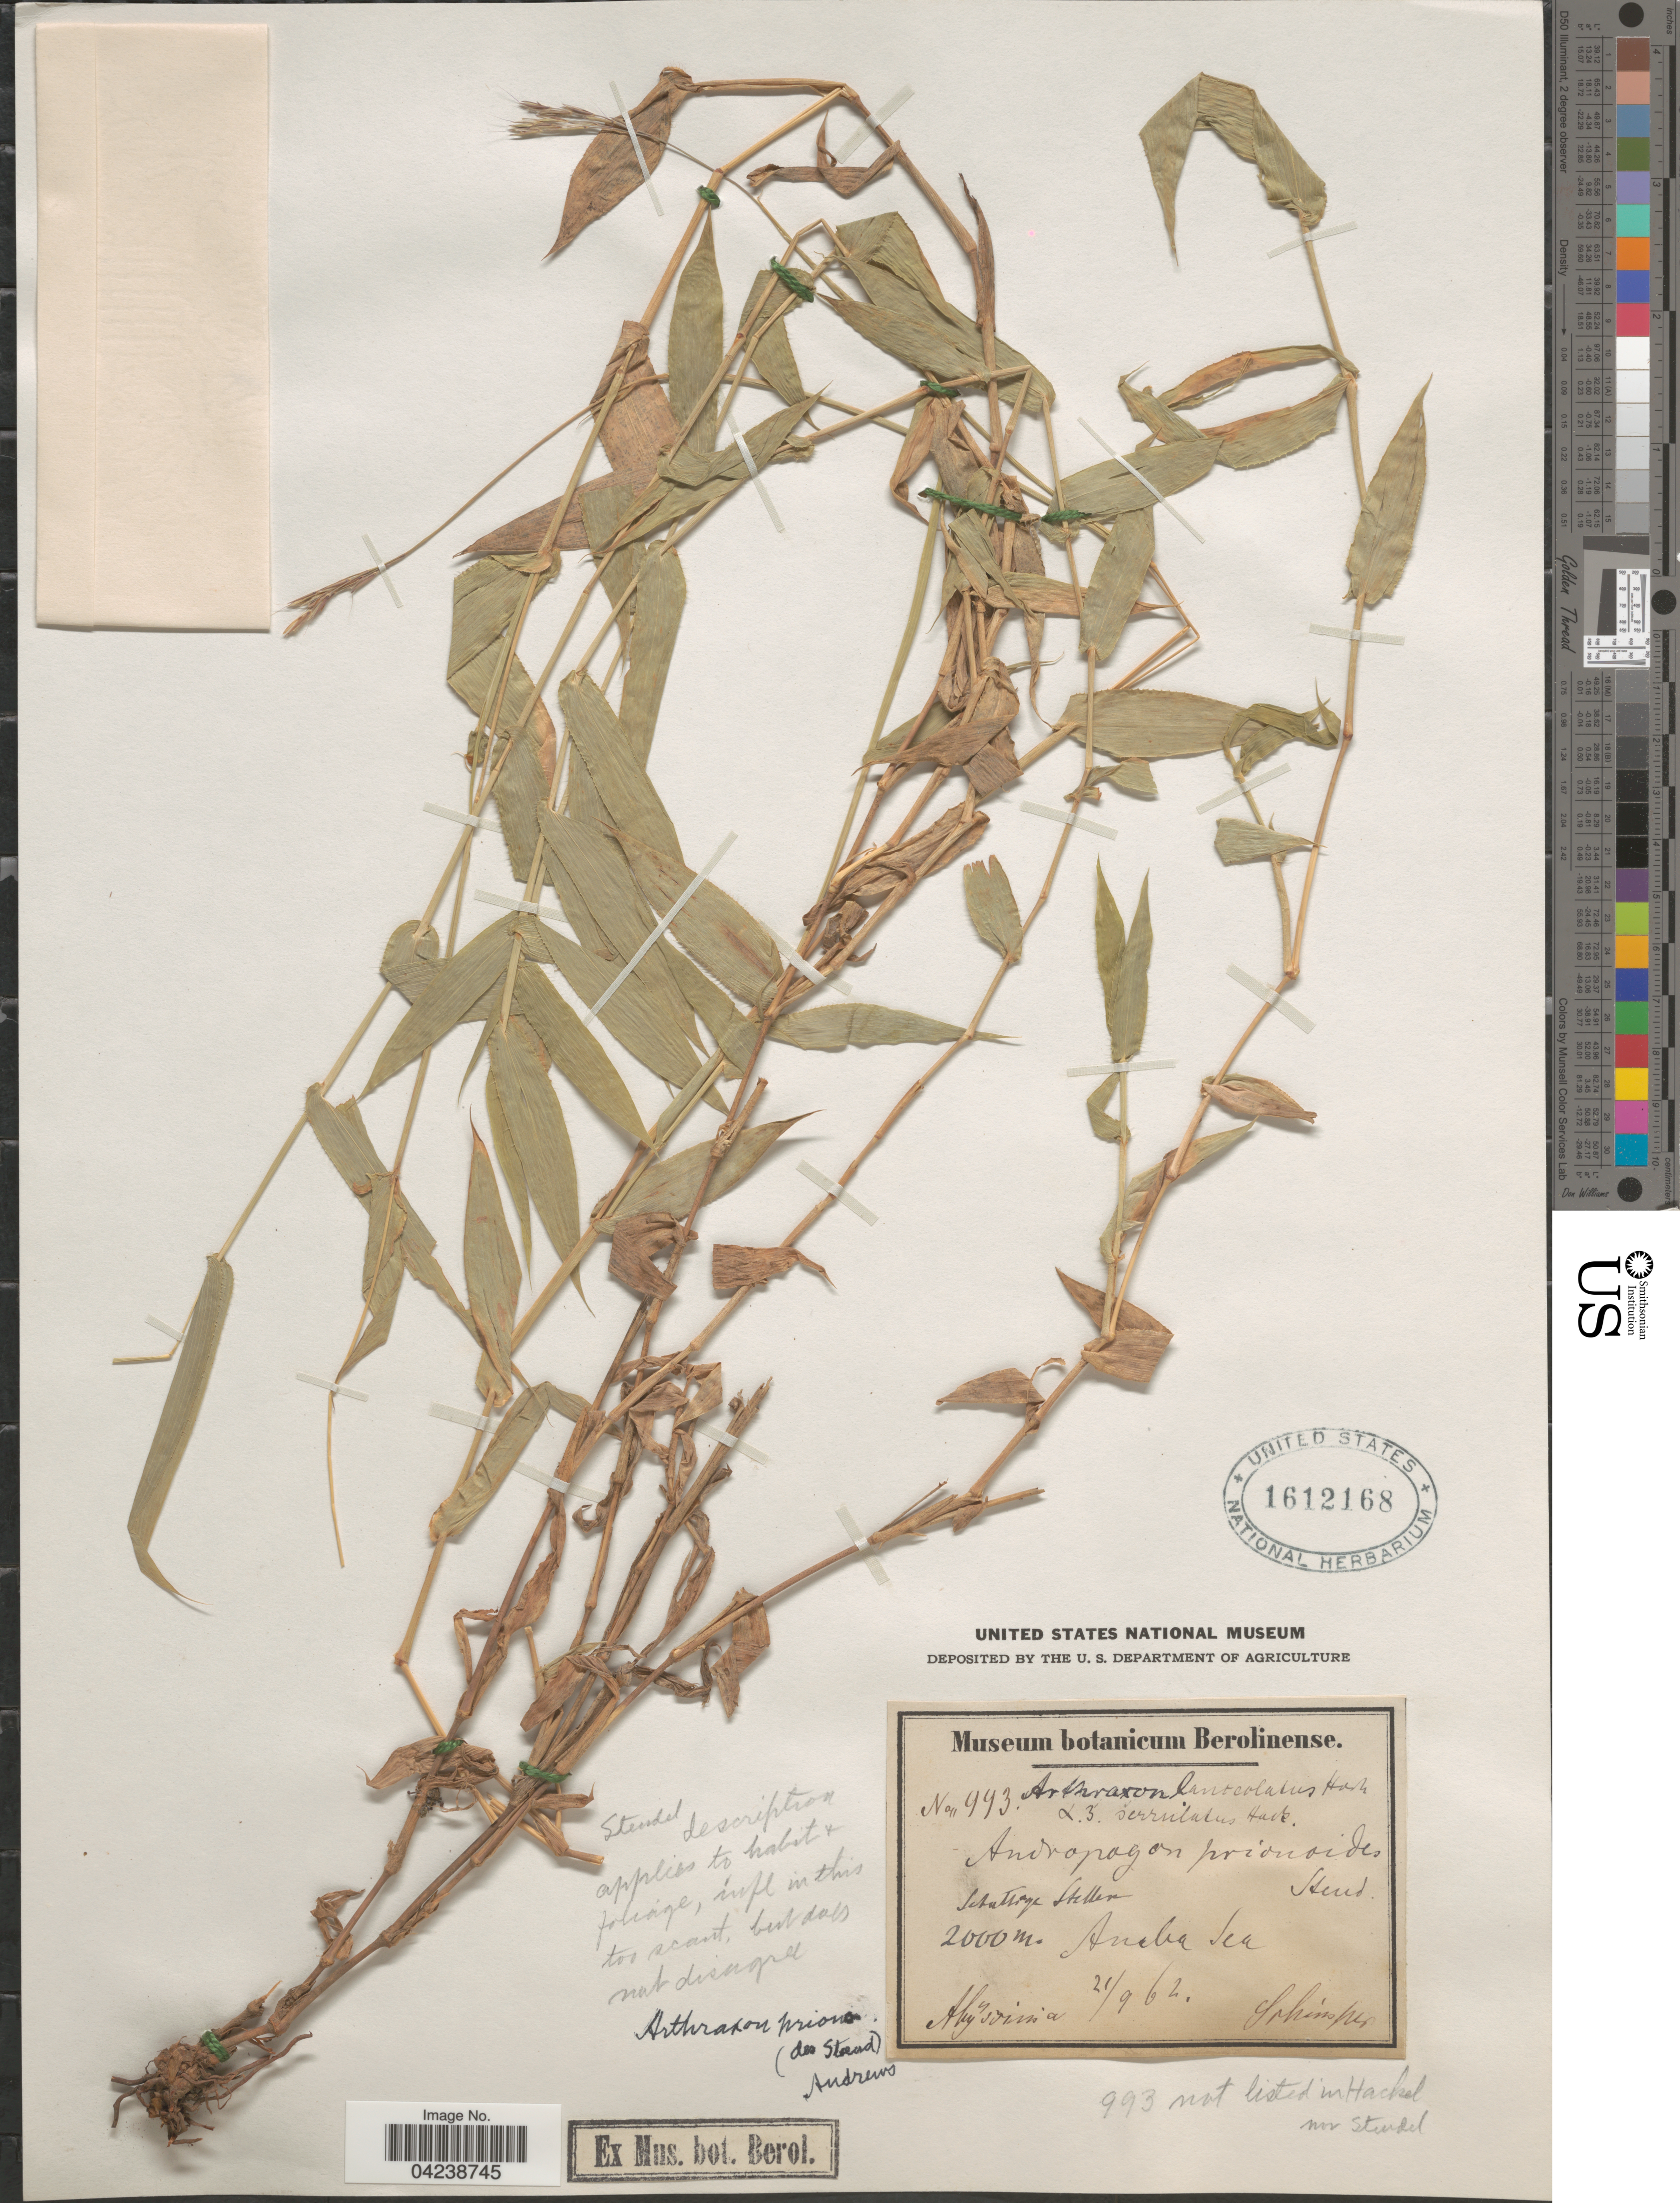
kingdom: Plantae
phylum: Tracheophyta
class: Liliopsida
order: Poales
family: Poaceae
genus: Arthraxon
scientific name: Arthraxon prionodes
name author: (Steud.) Dandy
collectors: -. Schimper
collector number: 993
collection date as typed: Transcribed d/m/y: 21/9/62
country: Ethiopia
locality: Amba Sea. Abyssinia.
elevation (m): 2000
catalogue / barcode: US 1612168